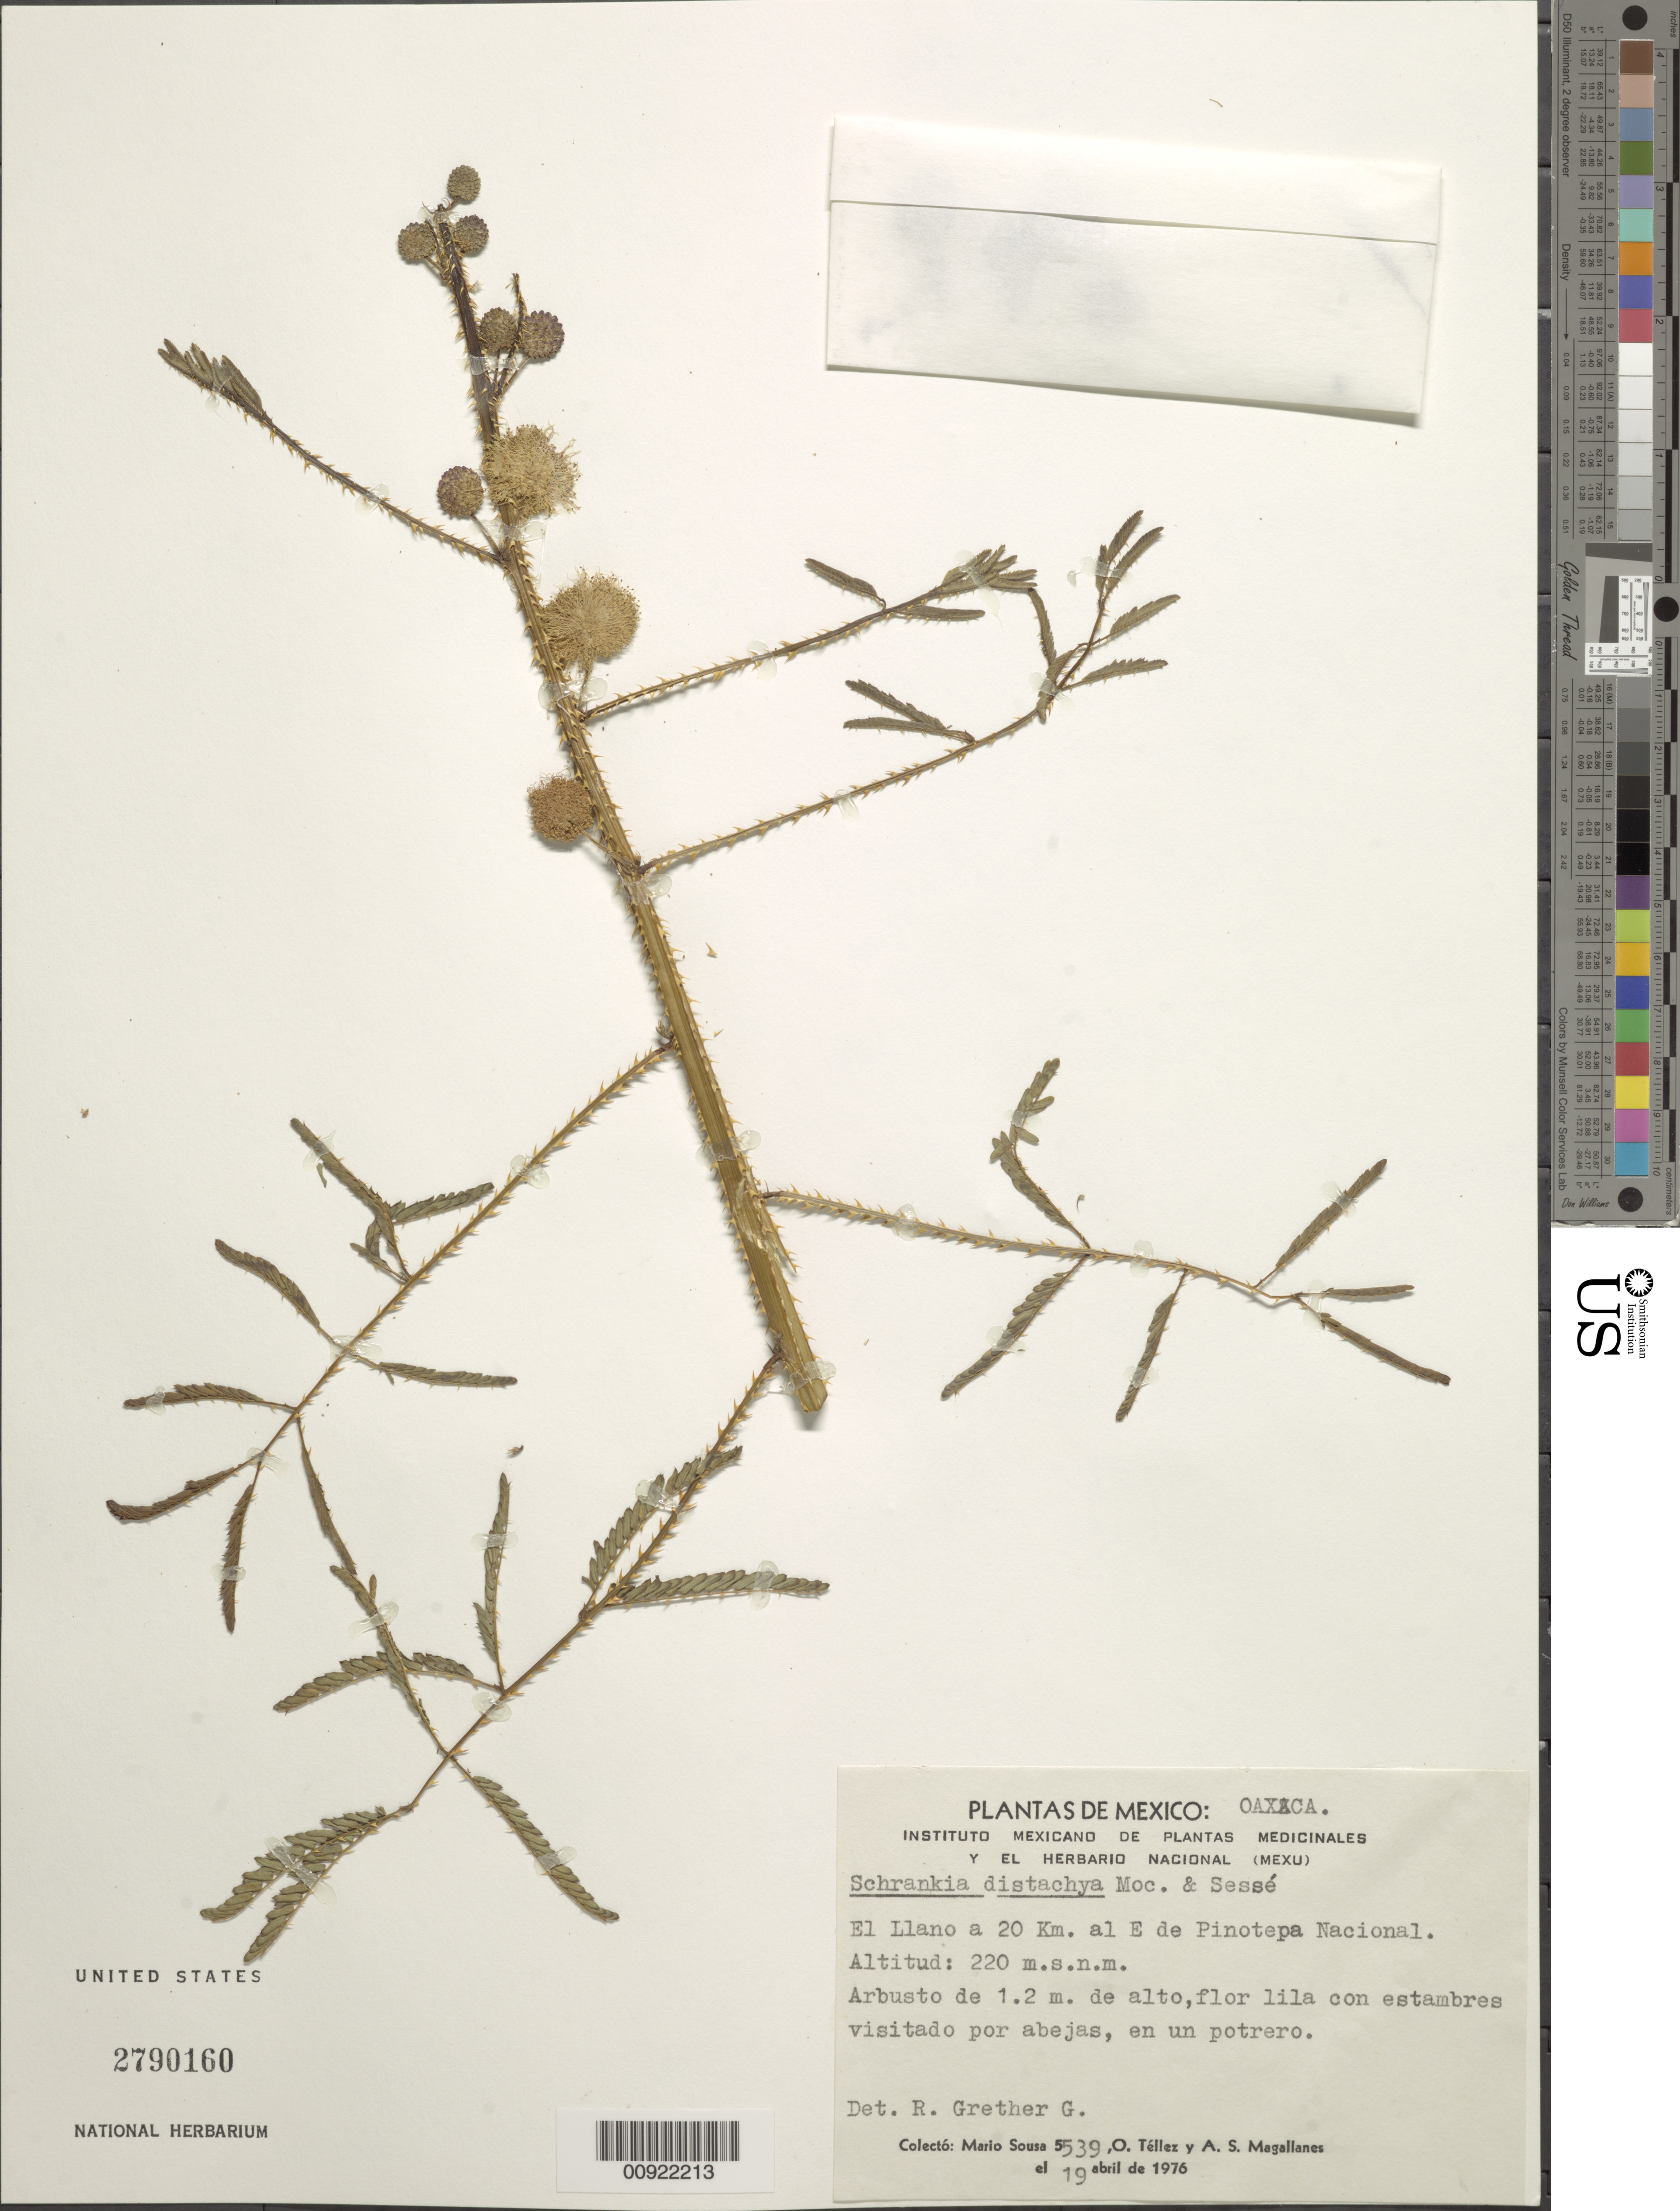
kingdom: Plantae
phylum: Tracheophyta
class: Magnoliopsida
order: Fabales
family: Fabaceae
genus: Mimosa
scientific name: Mimosa robusta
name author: R. Grether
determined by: U.S. National Herbarium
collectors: M. Sousa S., O. Téllez V. & A. Magallanes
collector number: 5539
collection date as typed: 19 Apr 1976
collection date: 1976-04-19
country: Mexico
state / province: Oaxaca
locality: El Llano a 20 km. al E de Pinotepa Nacional.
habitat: En un potrero.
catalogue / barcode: US 2790160